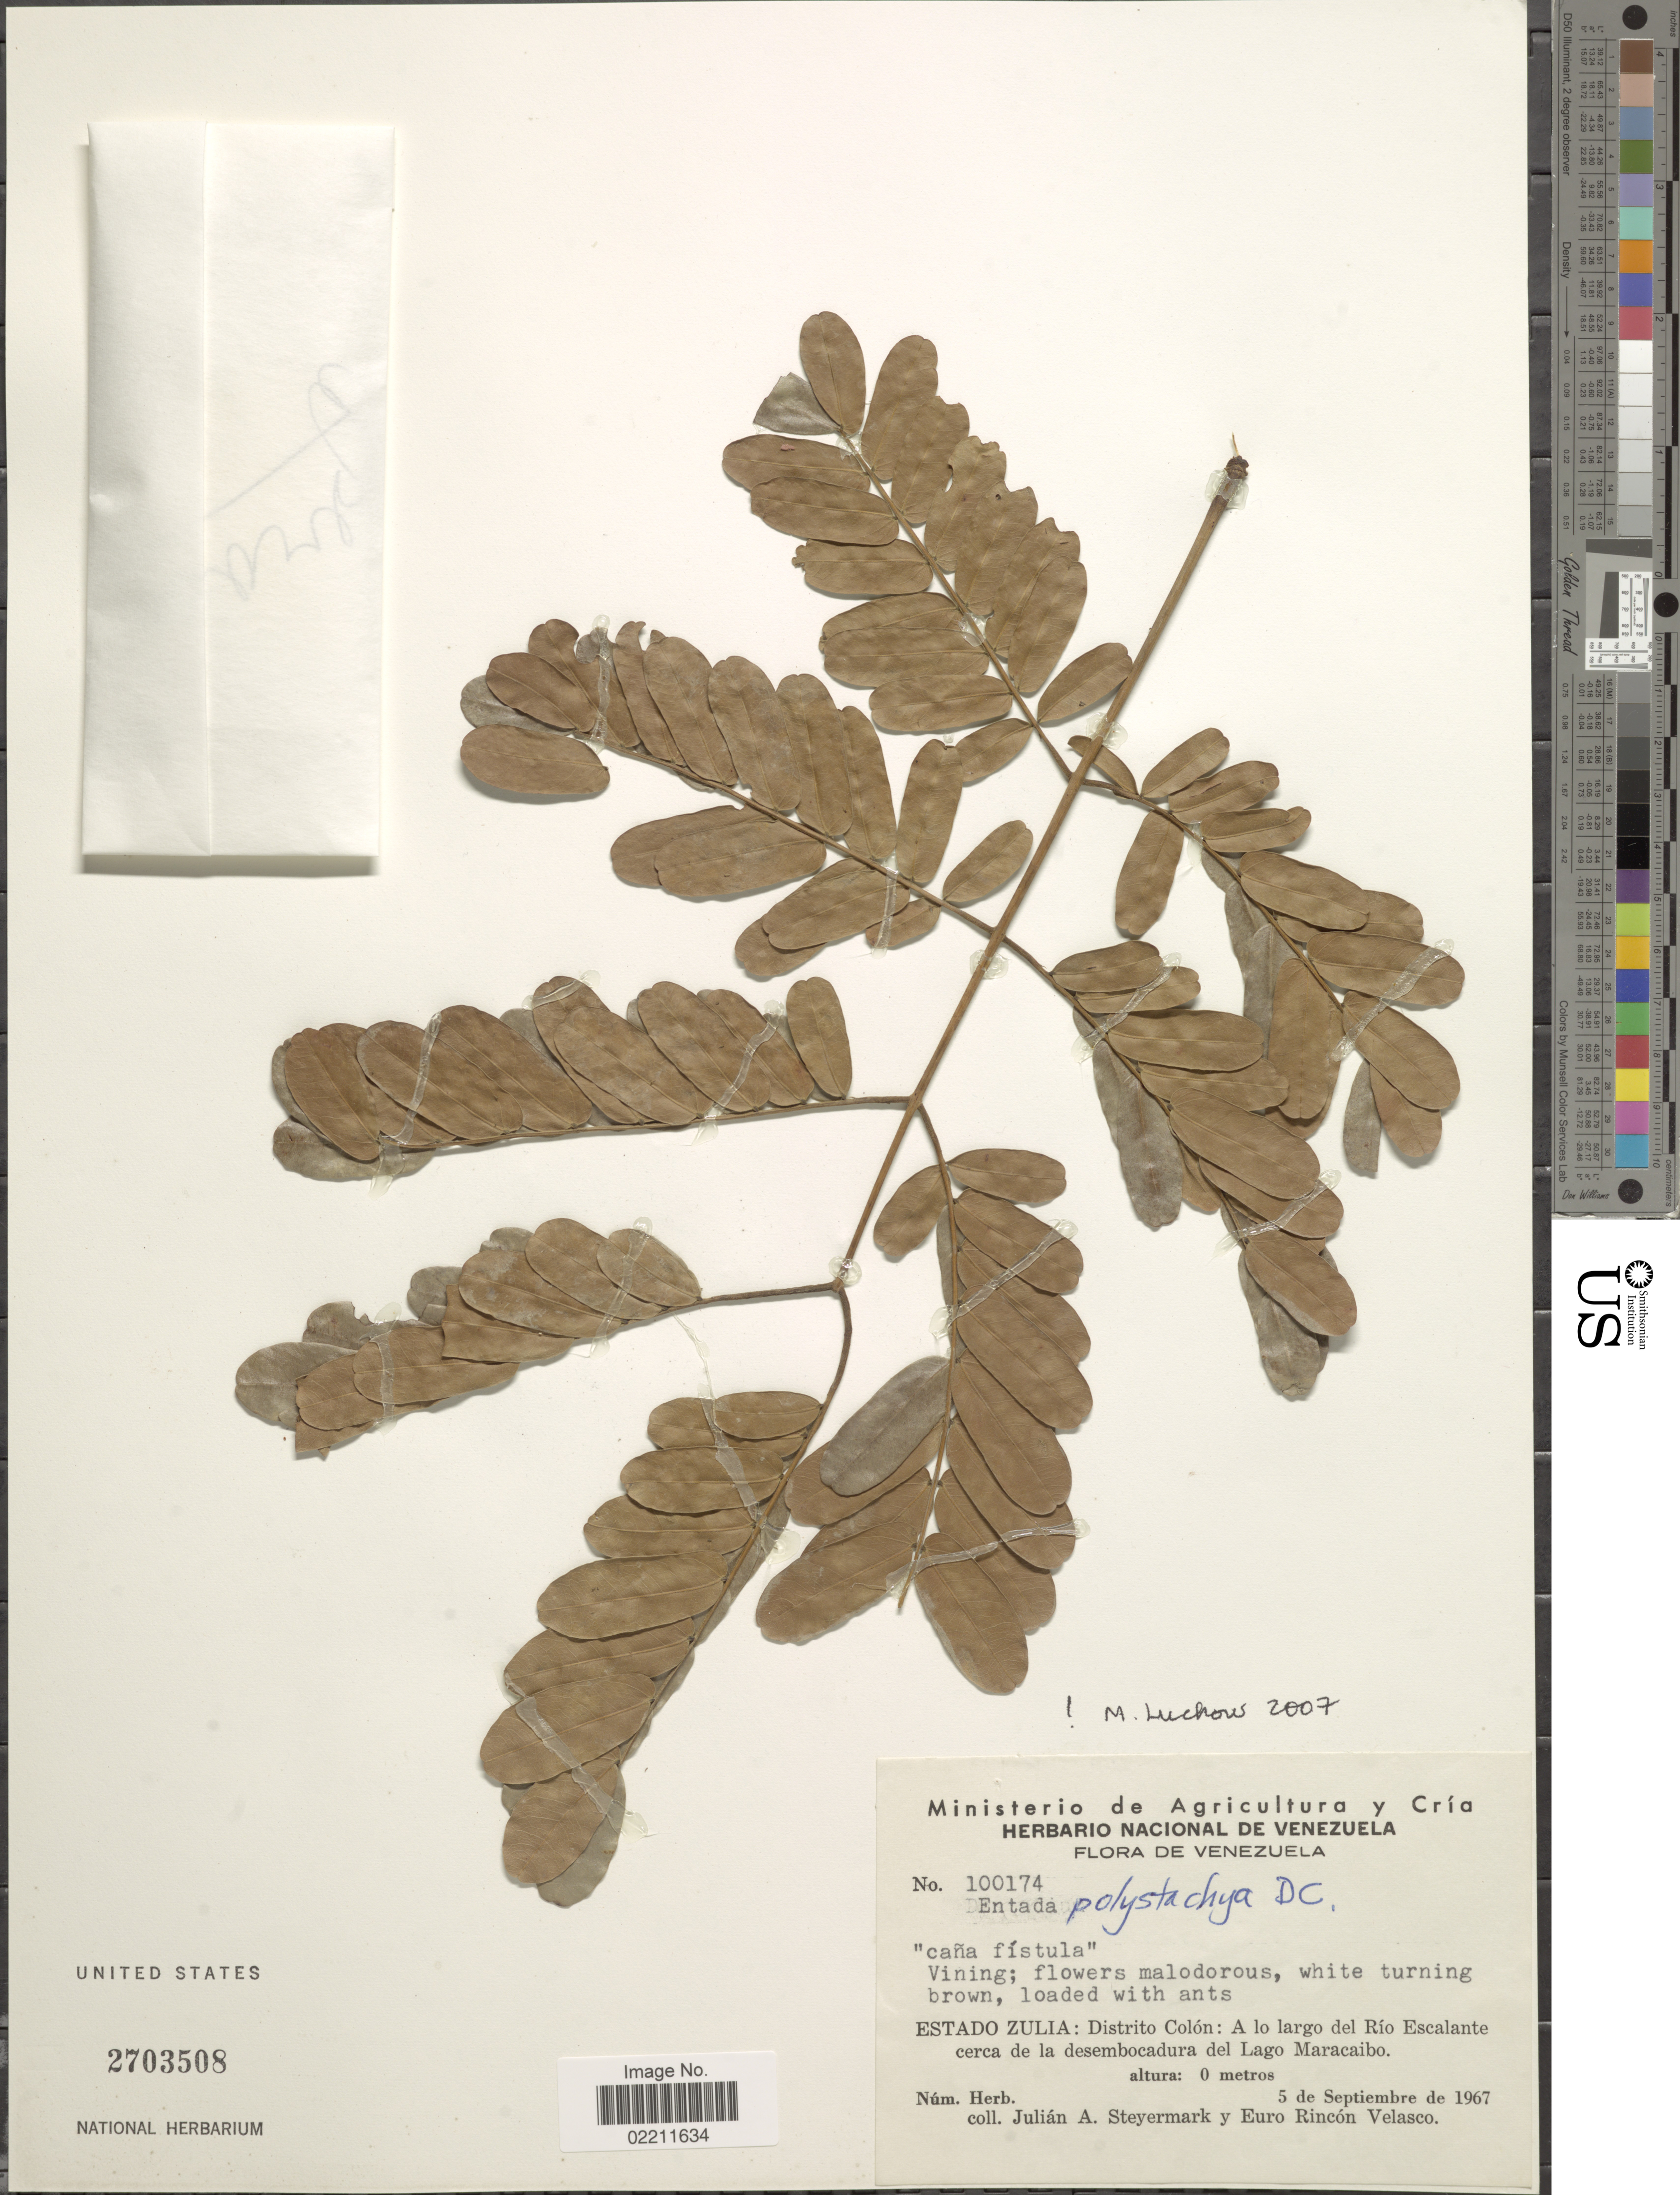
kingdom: Plantae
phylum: Tracheophyta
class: Magnoliopsida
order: Fabales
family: Fabaceae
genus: Entada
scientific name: Entada polystachya var. polystachya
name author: (L.) DC.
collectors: J. Steyermark & E. Velasco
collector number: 100174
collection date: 1967-09-05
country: Venezuela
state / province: Zulia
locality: Estado Zulia: Disrit Colon: A lo largo del Escalante cerca de la desembocadura del Lago Maracaibo.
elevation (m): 0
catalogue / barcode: US 2703508